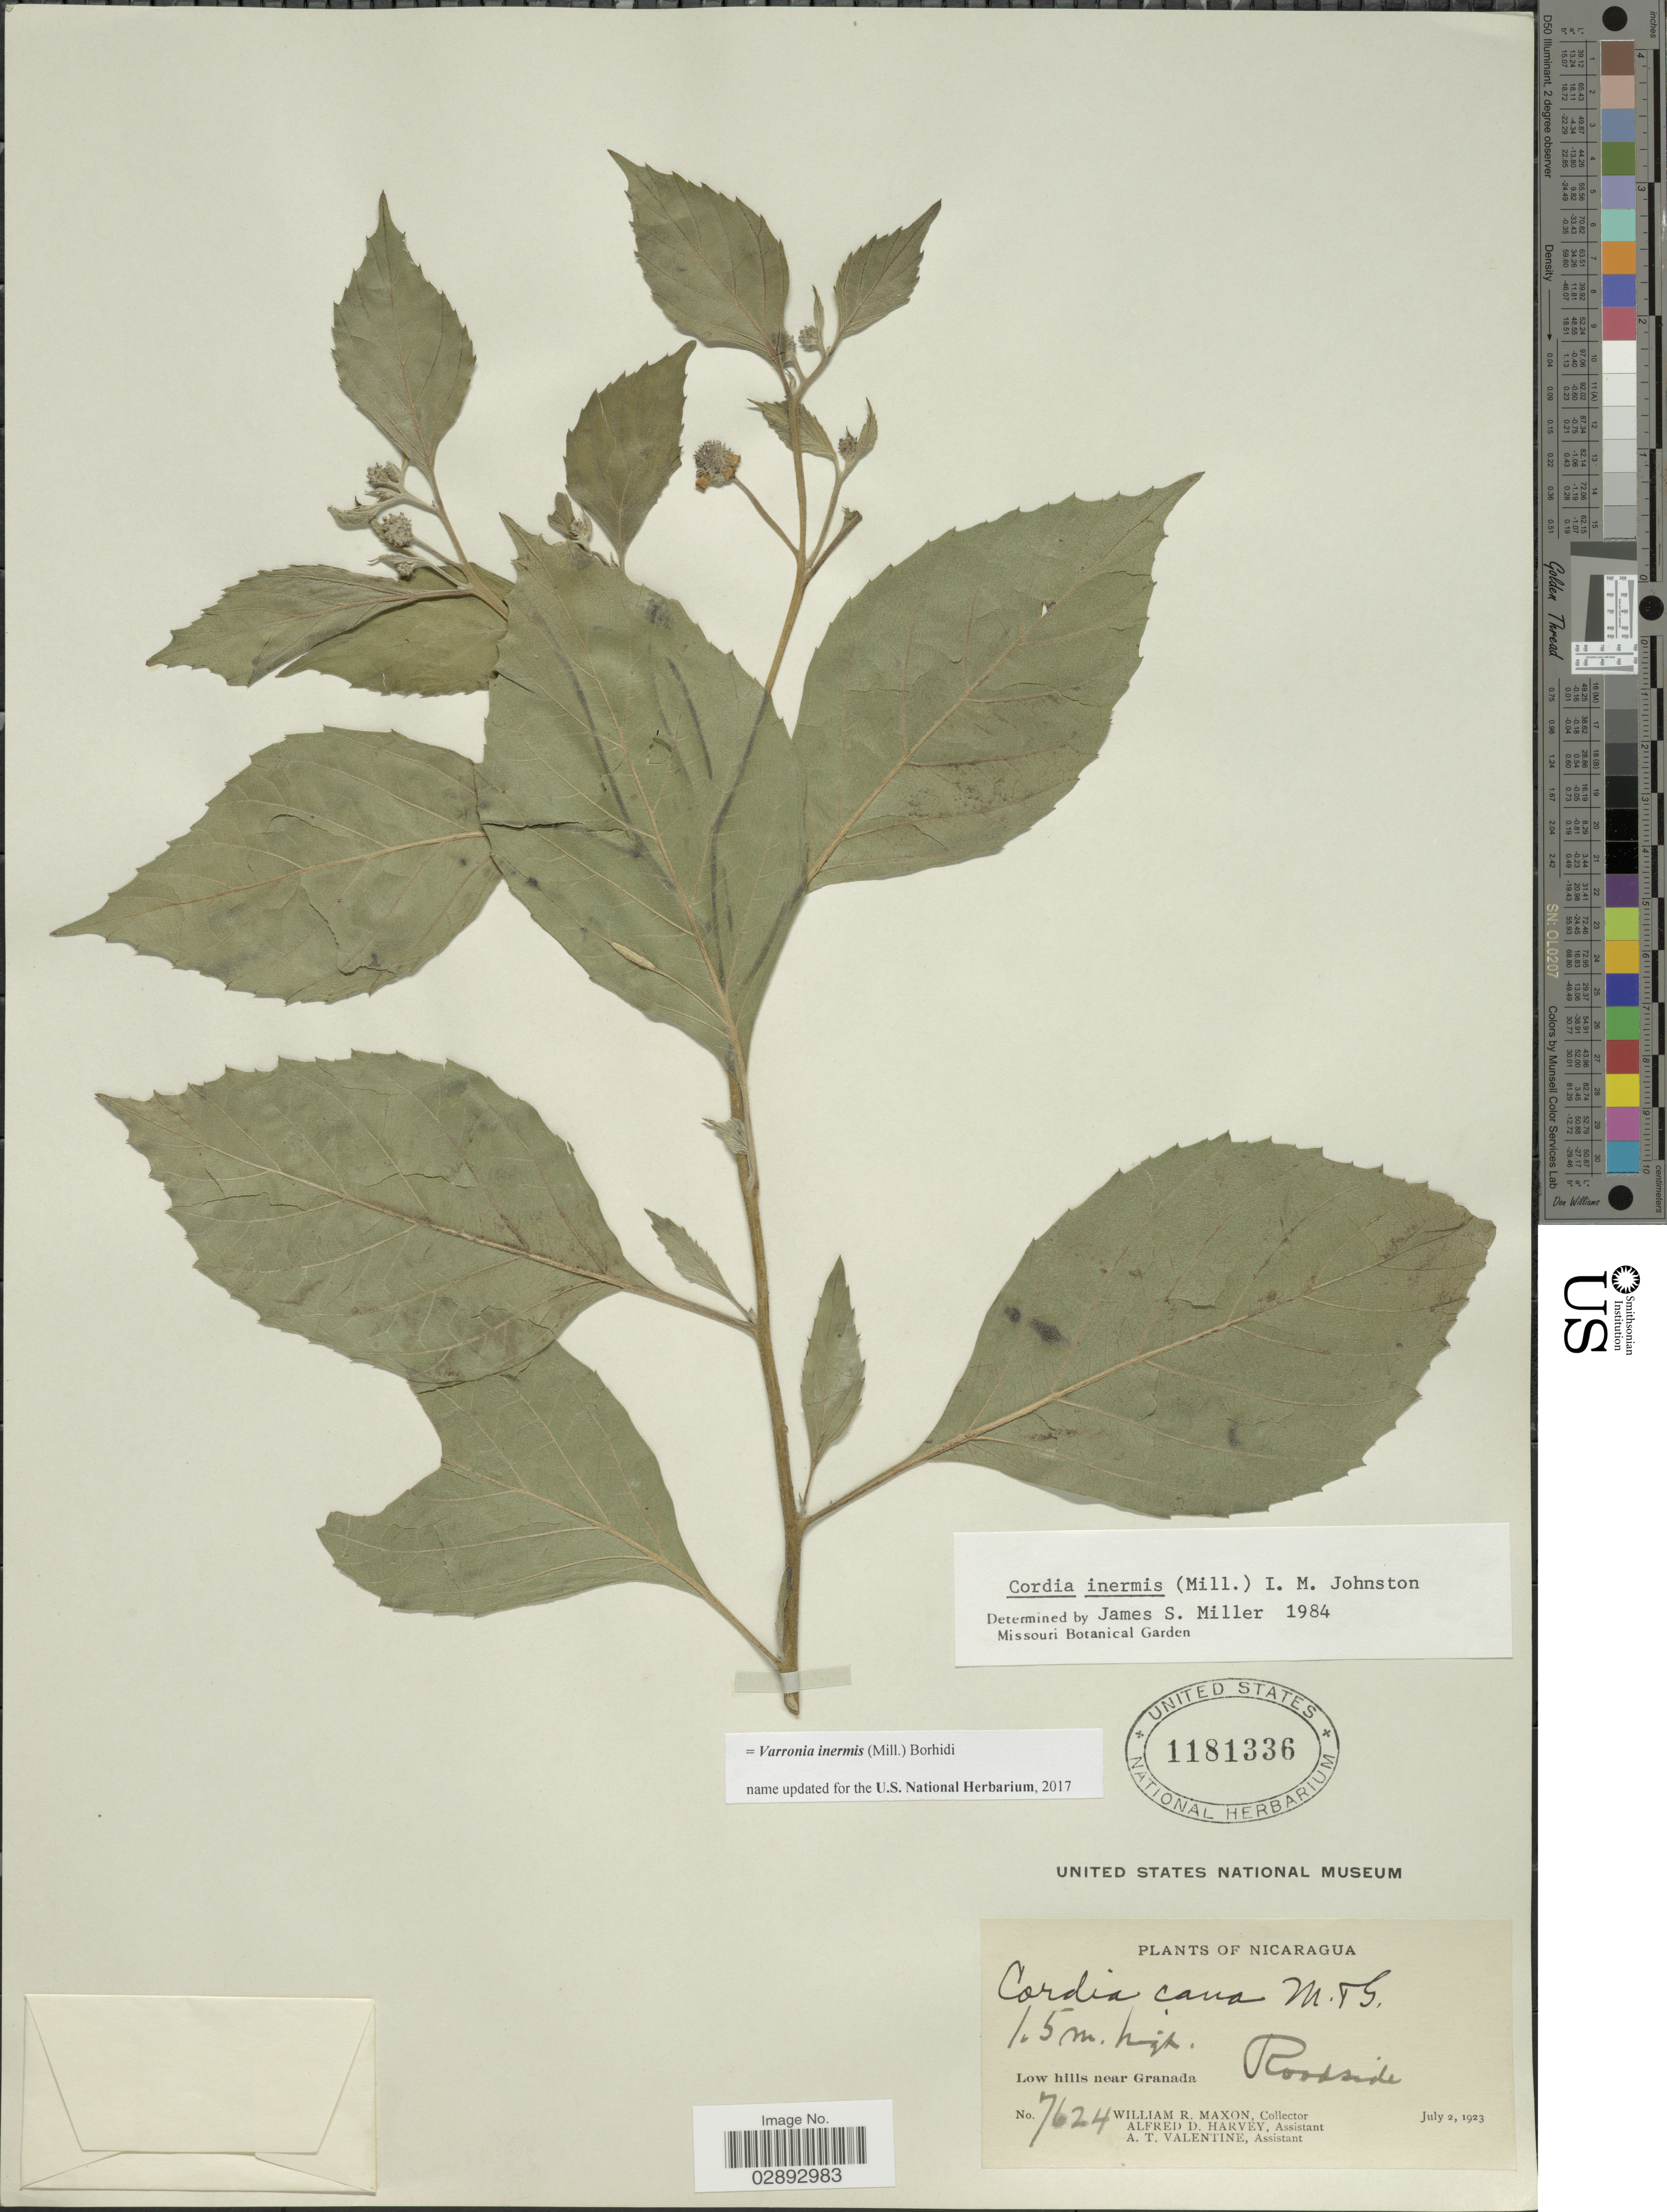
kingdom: Plantae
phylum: Tracheophyta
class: Magnoliopsida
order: Boraginales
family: Cordiaceae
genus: Varronia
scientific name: Varronia inermis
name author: (Mill.) Borhidi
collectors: W. R. Maxon, A. D. Harvey & A. Valentine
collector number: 7624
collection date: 1923-07-02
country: Nicaragua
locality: Low hills near Granada.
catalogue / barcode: US 1181336